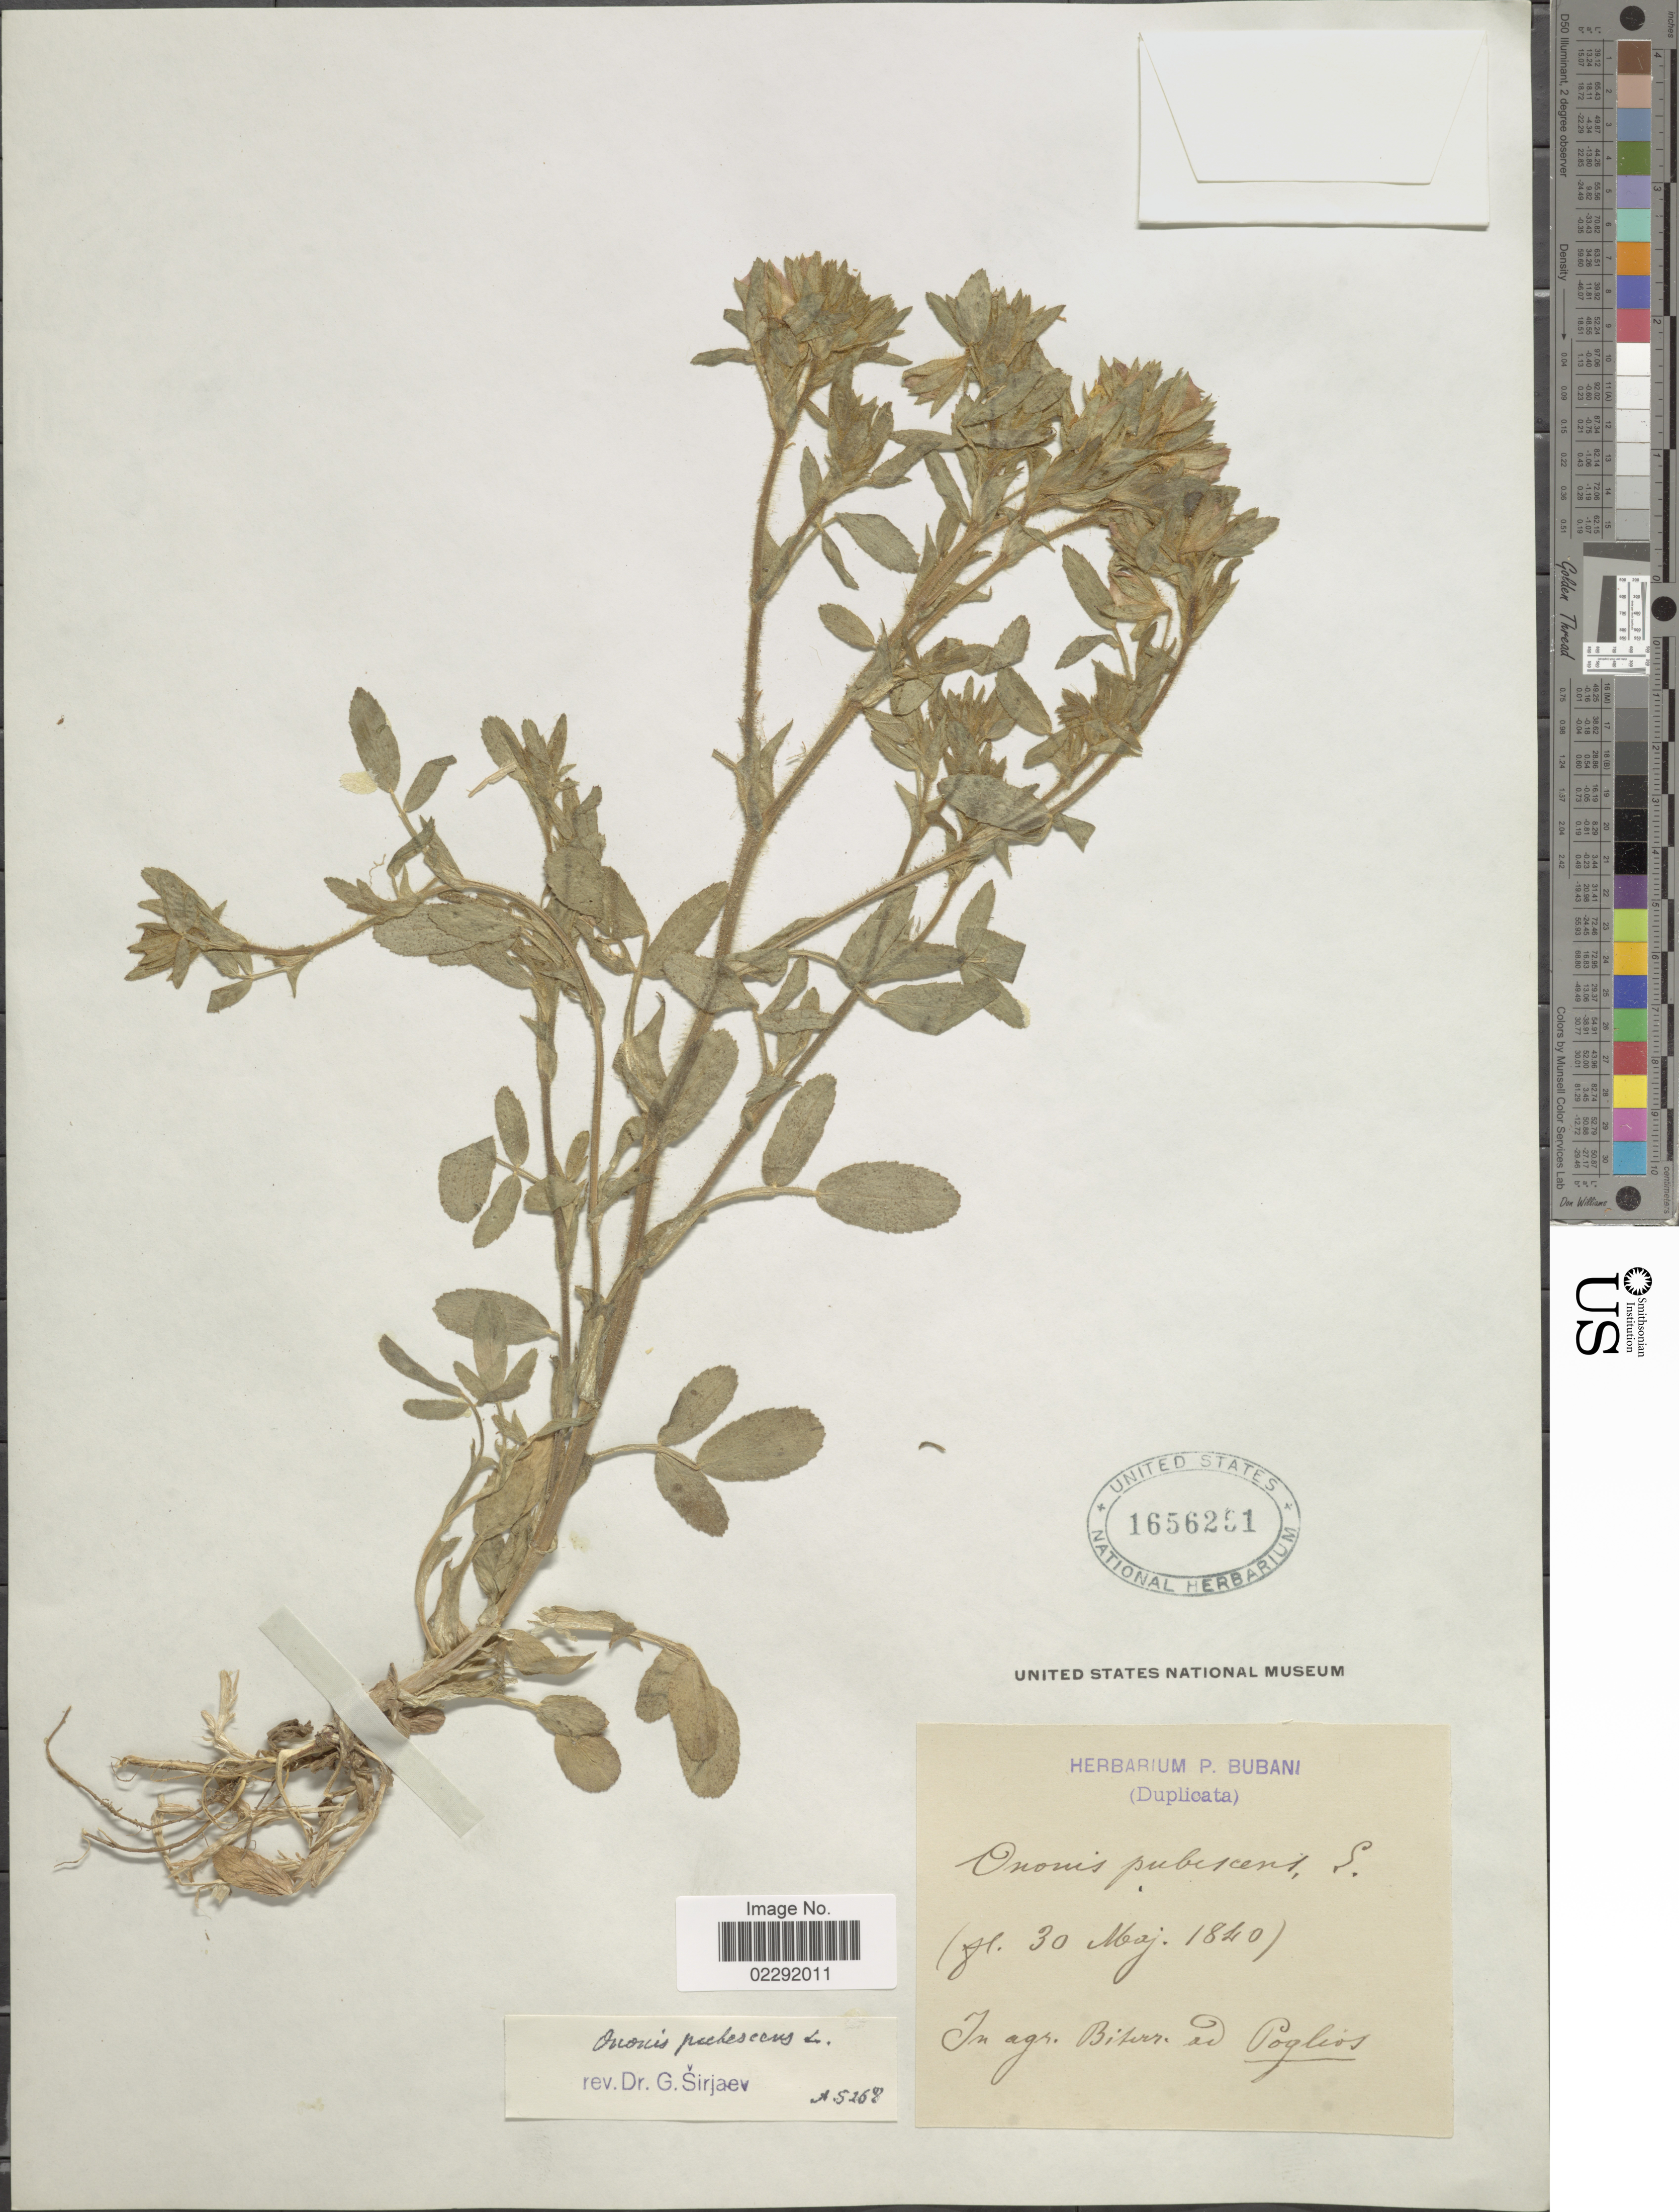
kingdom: Plantae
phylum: Tracheophyta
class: Magnoliopsida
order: Fabales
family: Fabaceae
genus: Ononis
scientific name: Ononis pubescens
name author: L.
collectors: ex herb. P. Bubani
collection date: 1840-05-30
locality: In agr. Biterr. ad Poglios. [interpreted]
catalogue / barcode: US 1656231